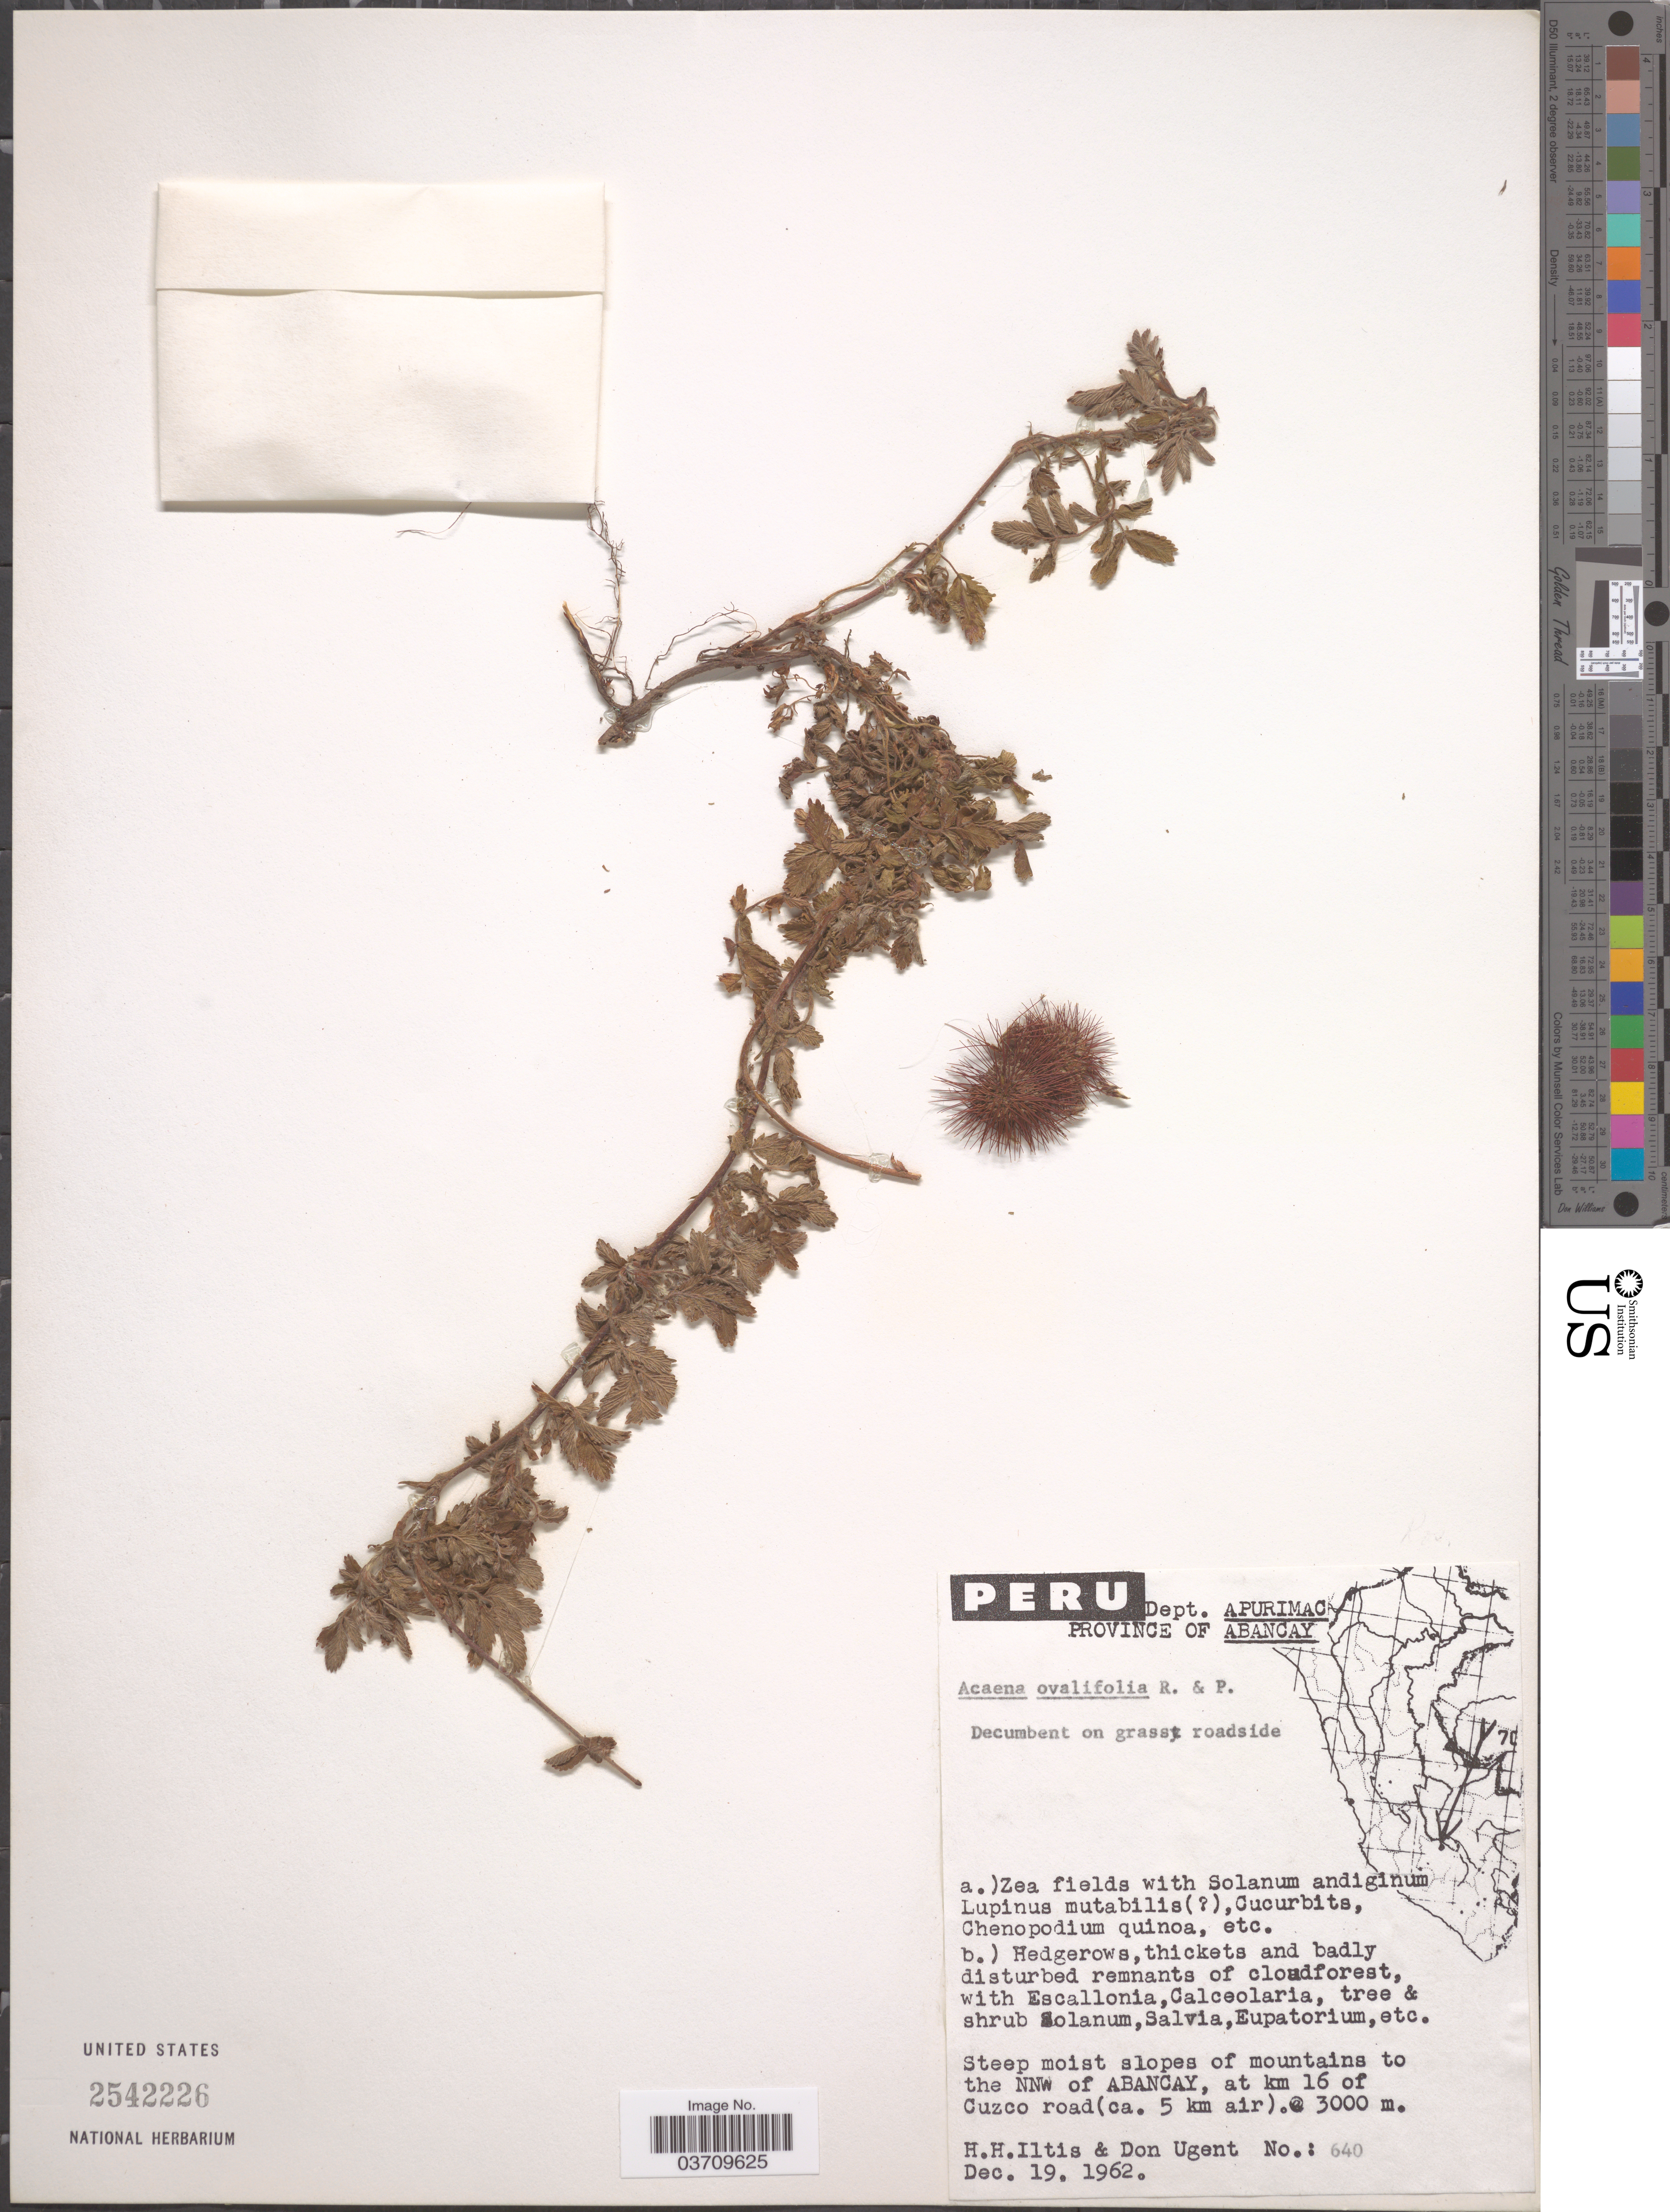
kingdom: Plantae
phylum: Tracheophyta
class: Magnoliopsida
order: Rosales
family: Rosaceae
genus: Acaena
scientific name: Acaena ovalifolia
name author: Ruiz & Pav.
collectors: H. H. Iltis & D. Ugent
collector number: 640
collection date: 1962-12-19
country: Peru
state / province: Apurímac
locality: Dept. Apurimac. Province of Abancay. NNW of Abancay, at km 16 of Cuzco road (ca. 5 km air).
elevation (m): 3000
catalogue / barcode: US 2542226